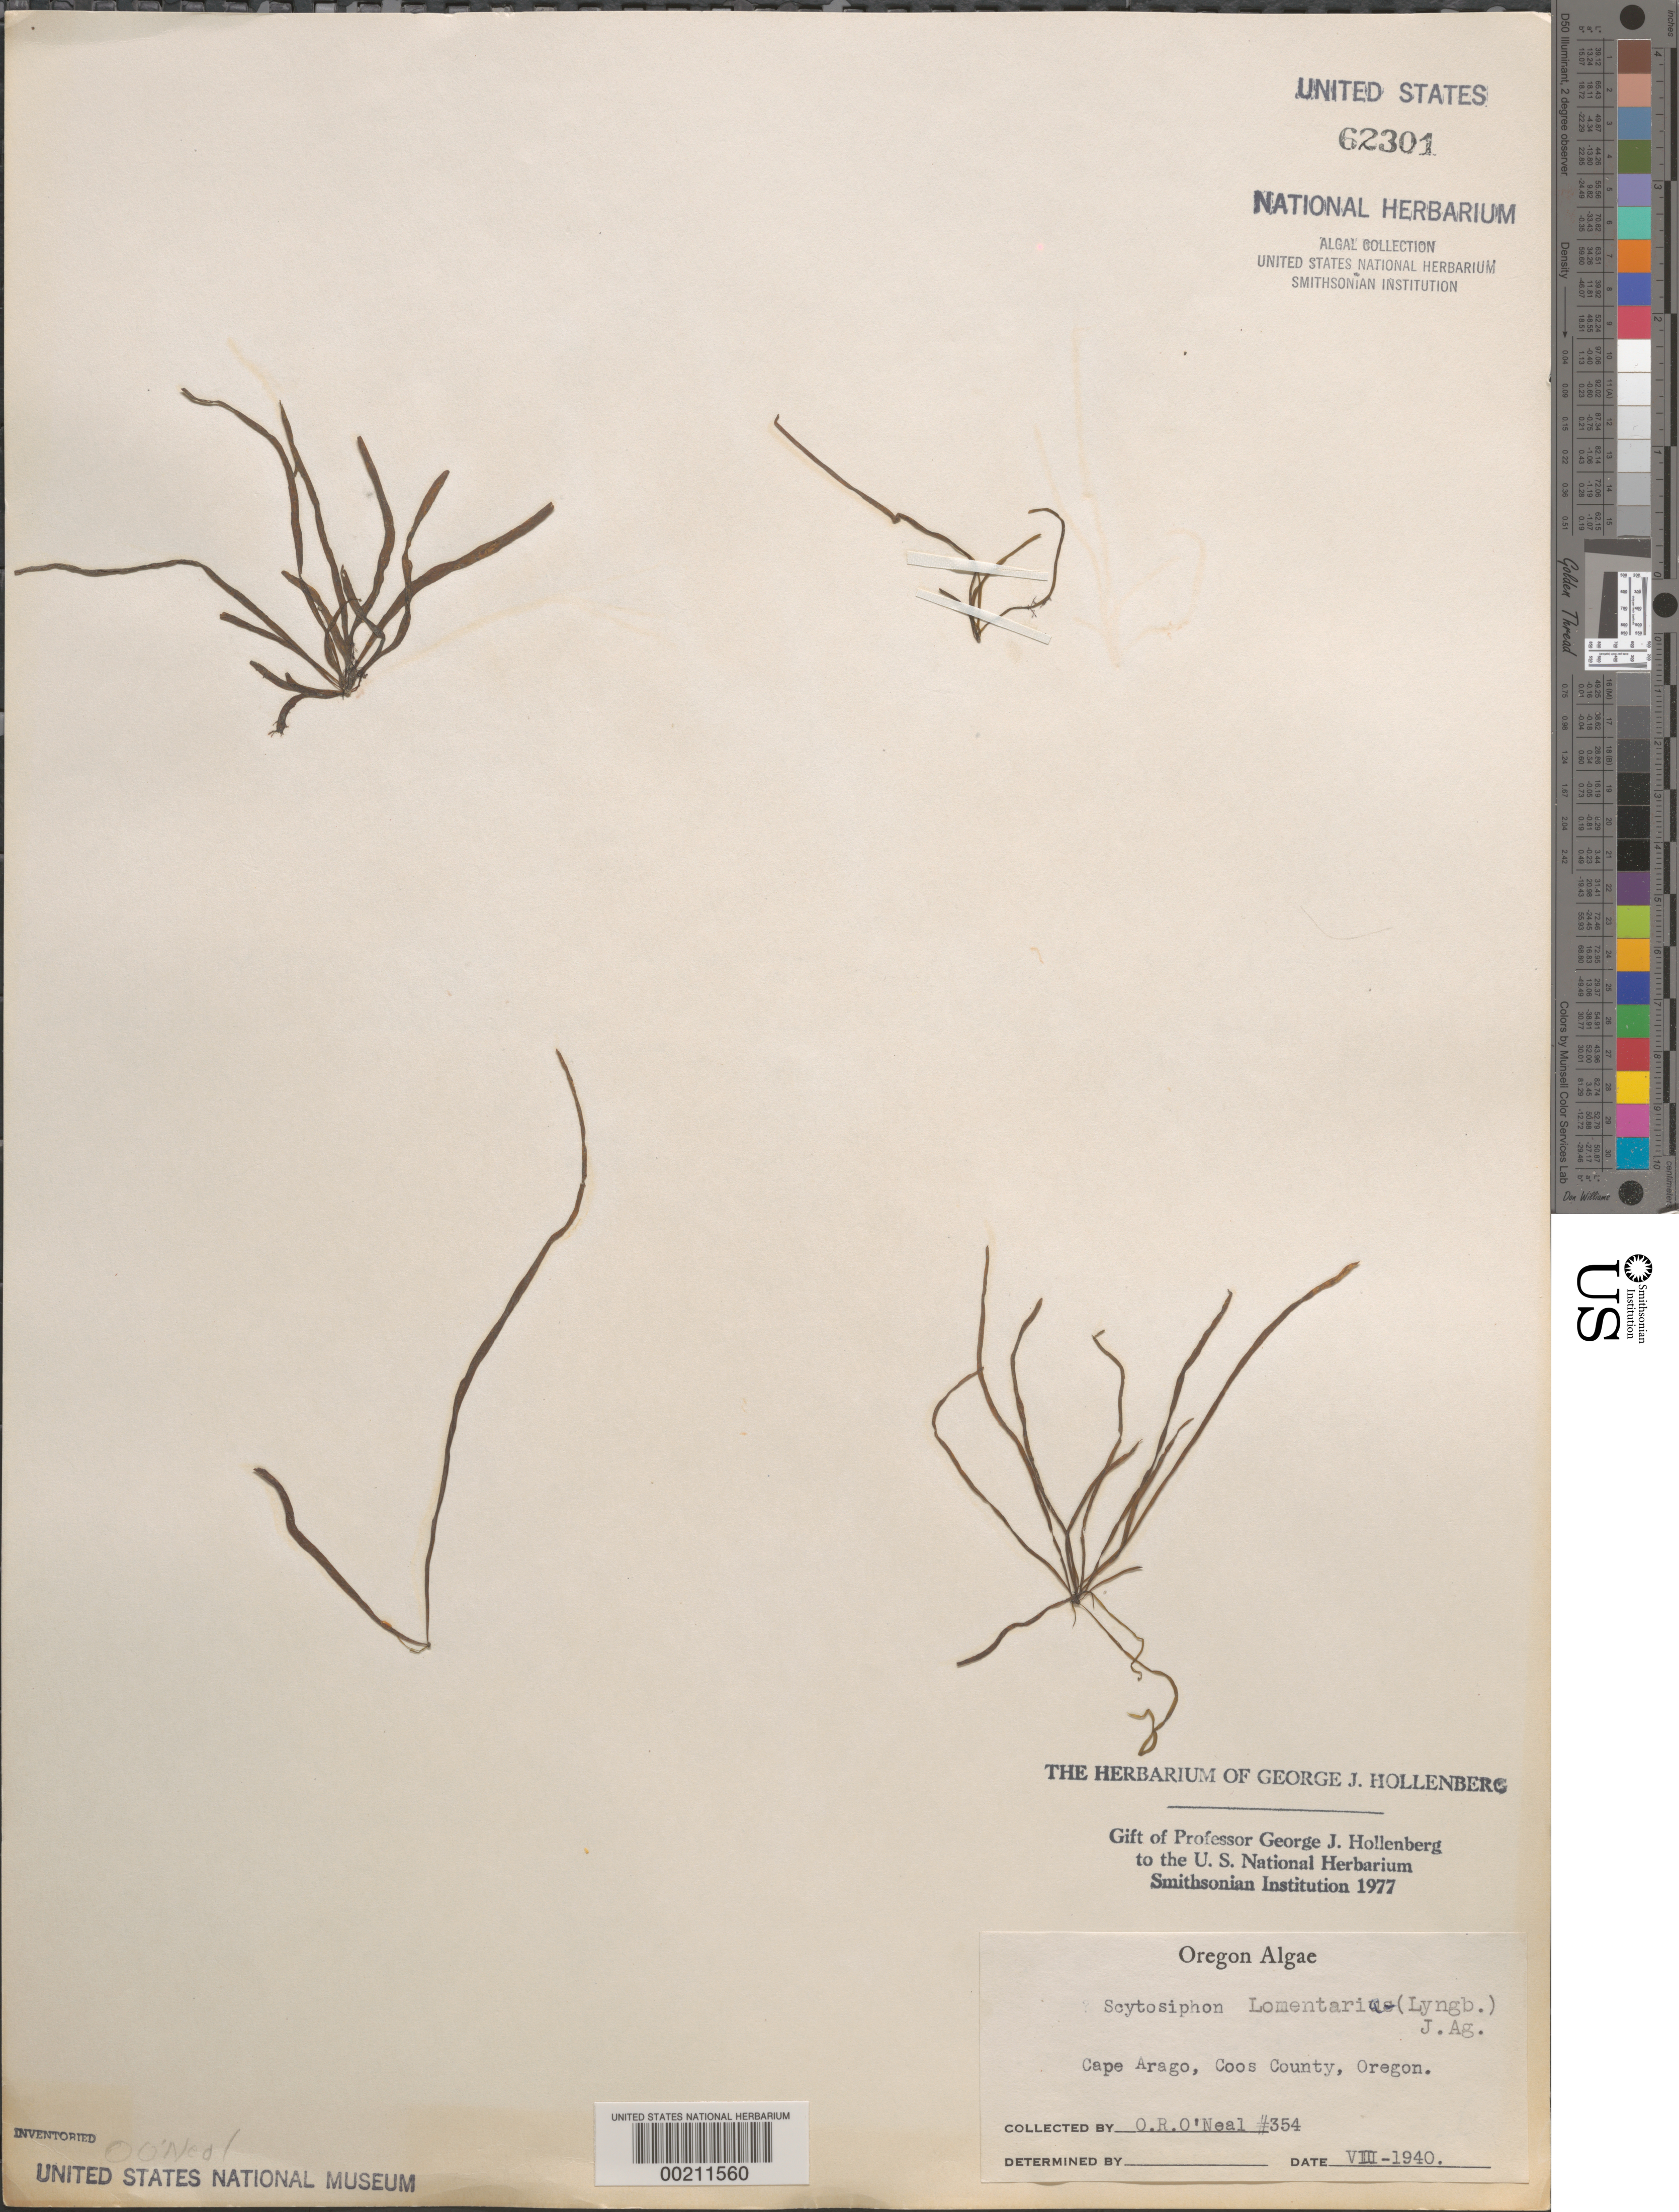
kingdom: Chromista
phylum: Ochrophyta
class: Phaeophyceae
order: Scytosiphonales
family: Scytosiphonaceae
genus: Scytosiphon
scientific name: Scytosiphon lomentaria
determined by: Hollenberg, George J.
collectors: O. O'Neal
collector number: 354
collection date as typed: Aug 1940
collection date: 1940-08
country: United States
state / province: Oregon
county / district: Coos County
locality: Cape Arago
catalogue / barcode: US 62301